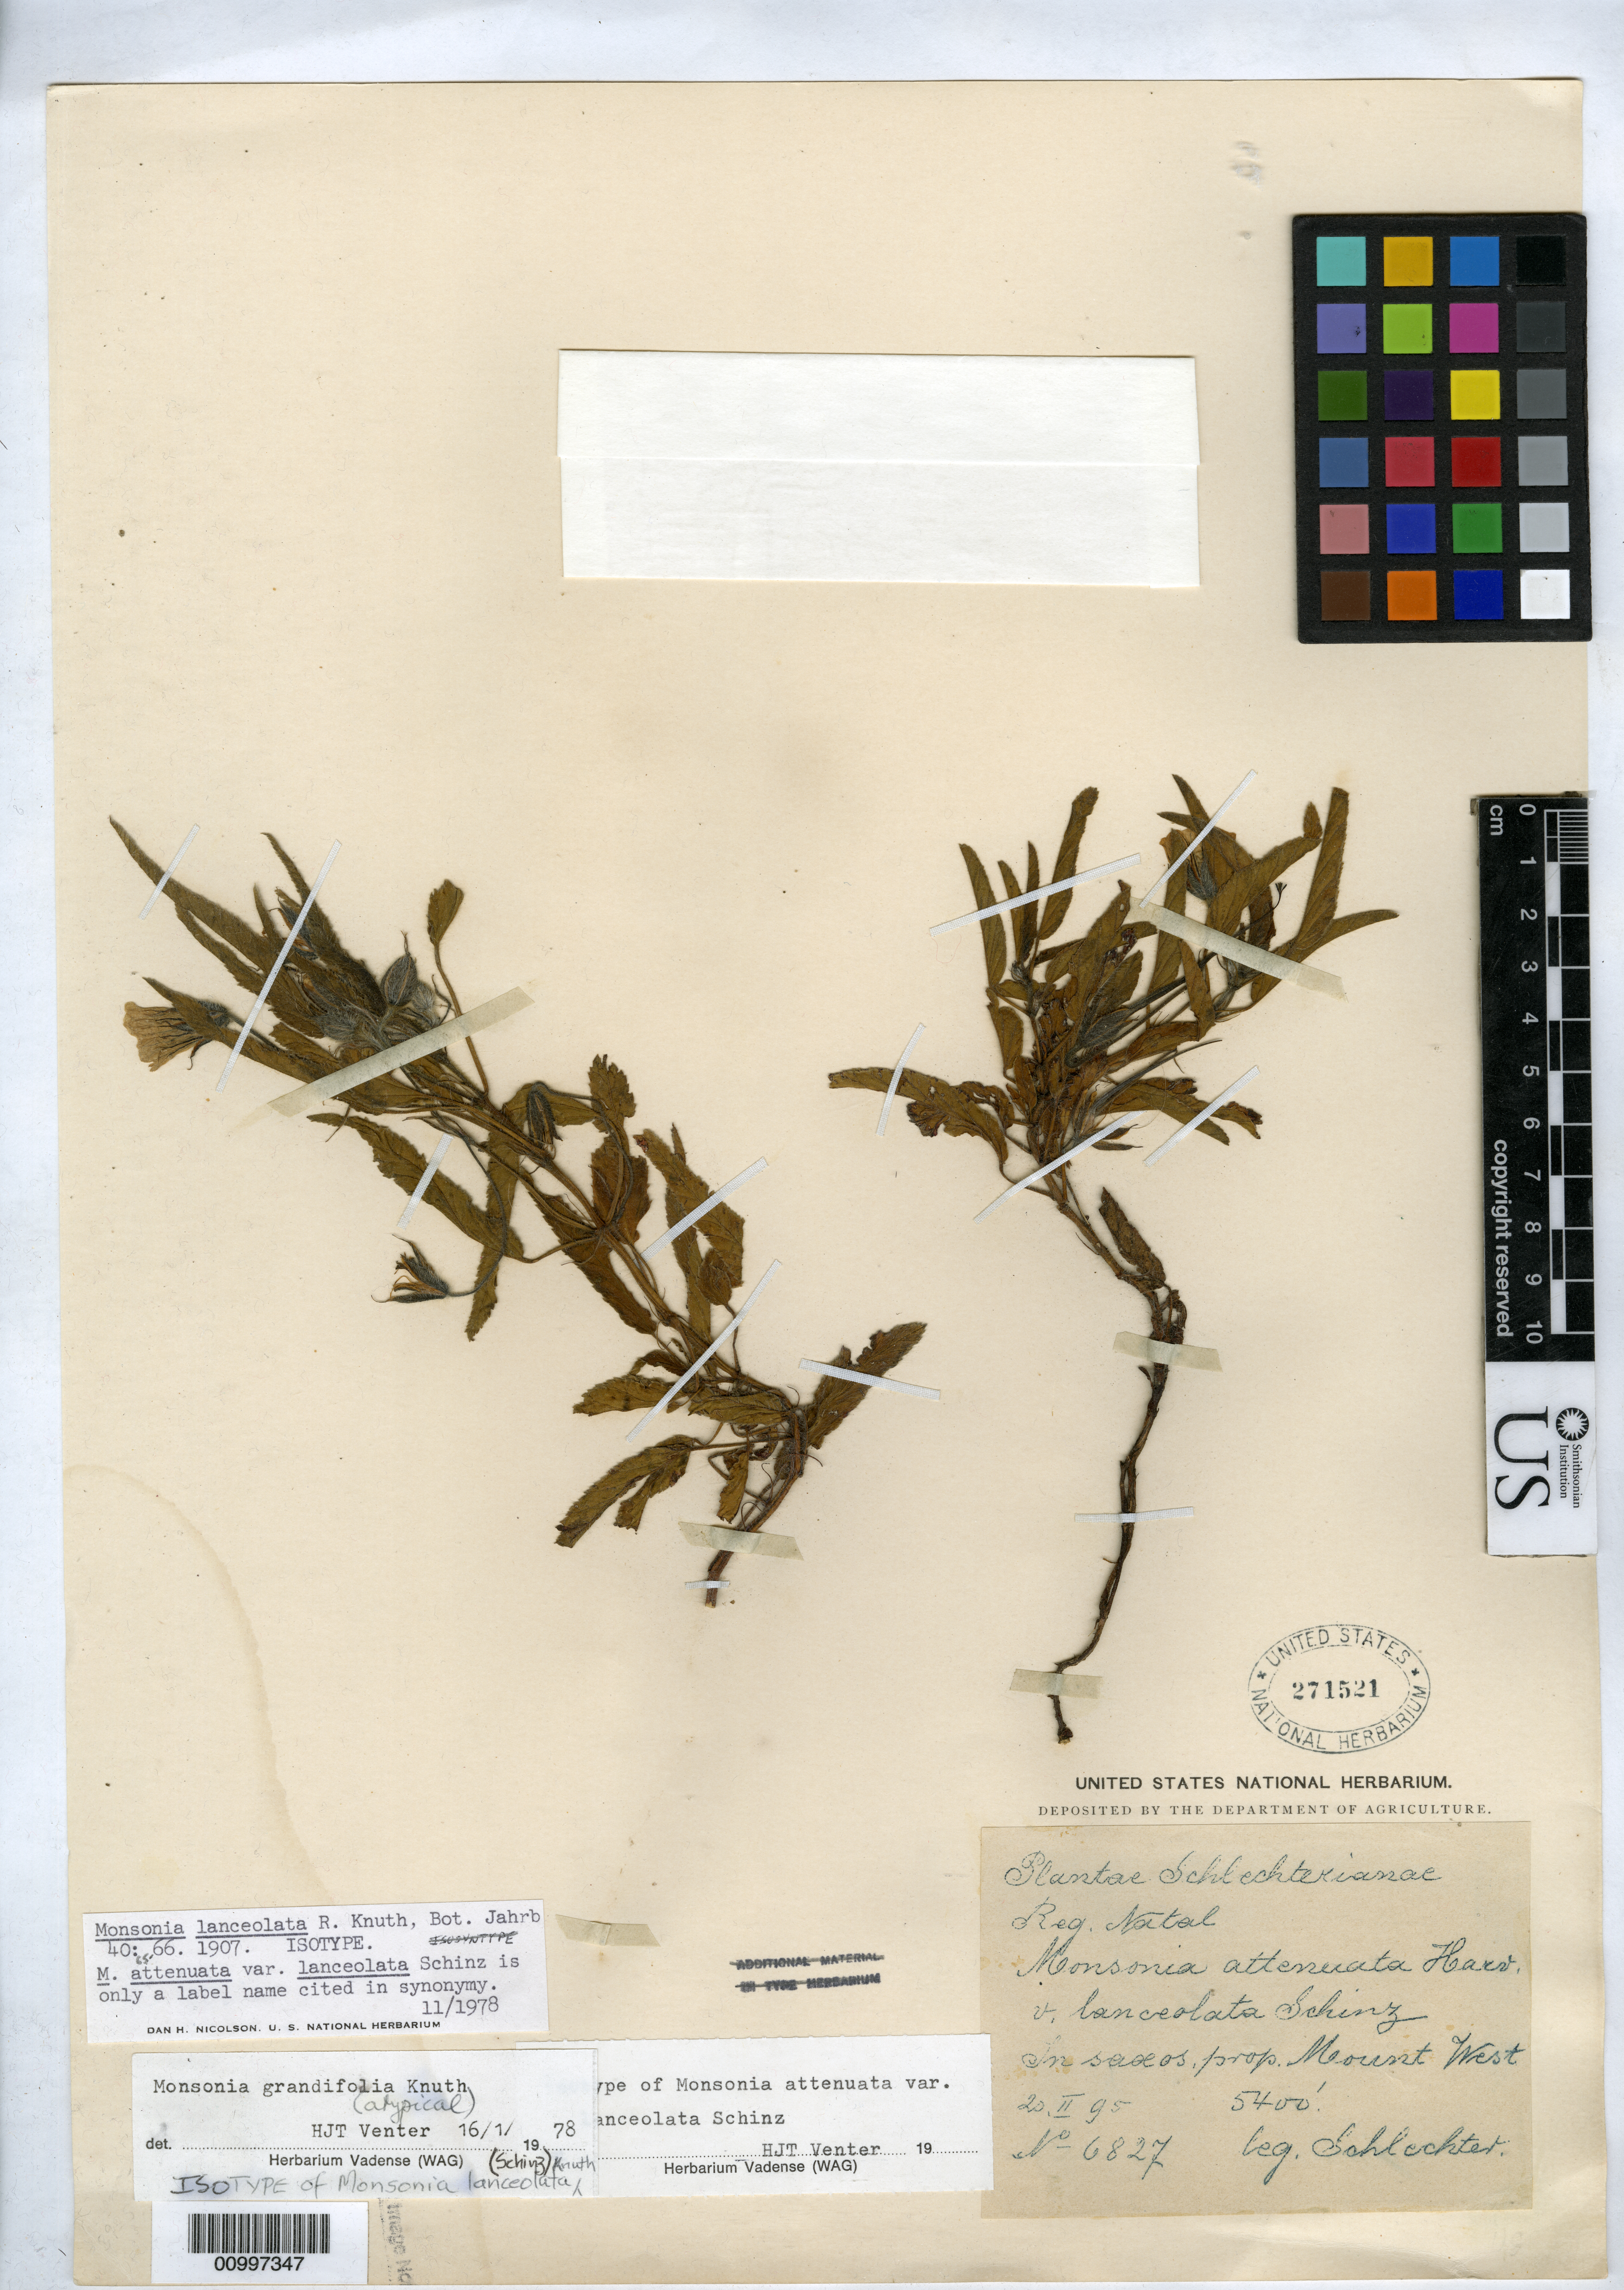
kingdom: Plantae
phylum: Tracheophyta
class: Magnoliopsida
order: Geraniales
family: Geraniaceae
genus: Monsonia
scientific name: Monsonia attenuata var. lanceolata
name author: Schinz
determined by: Venter, H. J. T.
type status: Isotype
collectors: F. R. R. Schlechter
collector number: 6827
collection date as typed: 20 Feb 1895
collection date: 1895-02-20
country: South Africa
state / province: KwaZulu-Natal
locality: Reg. Natal, in saxos, prop. Mount West.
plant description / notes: Re-published by Knuth as Monsonia lanceolata (Schinz) Knuth, Bot. Jahrb. Syst. 40: 65 (1907). See revision by H.J.T. Venter, Meded. Landb. Wageningen 79(9): 53-57 (1979).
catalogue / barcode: US 271521